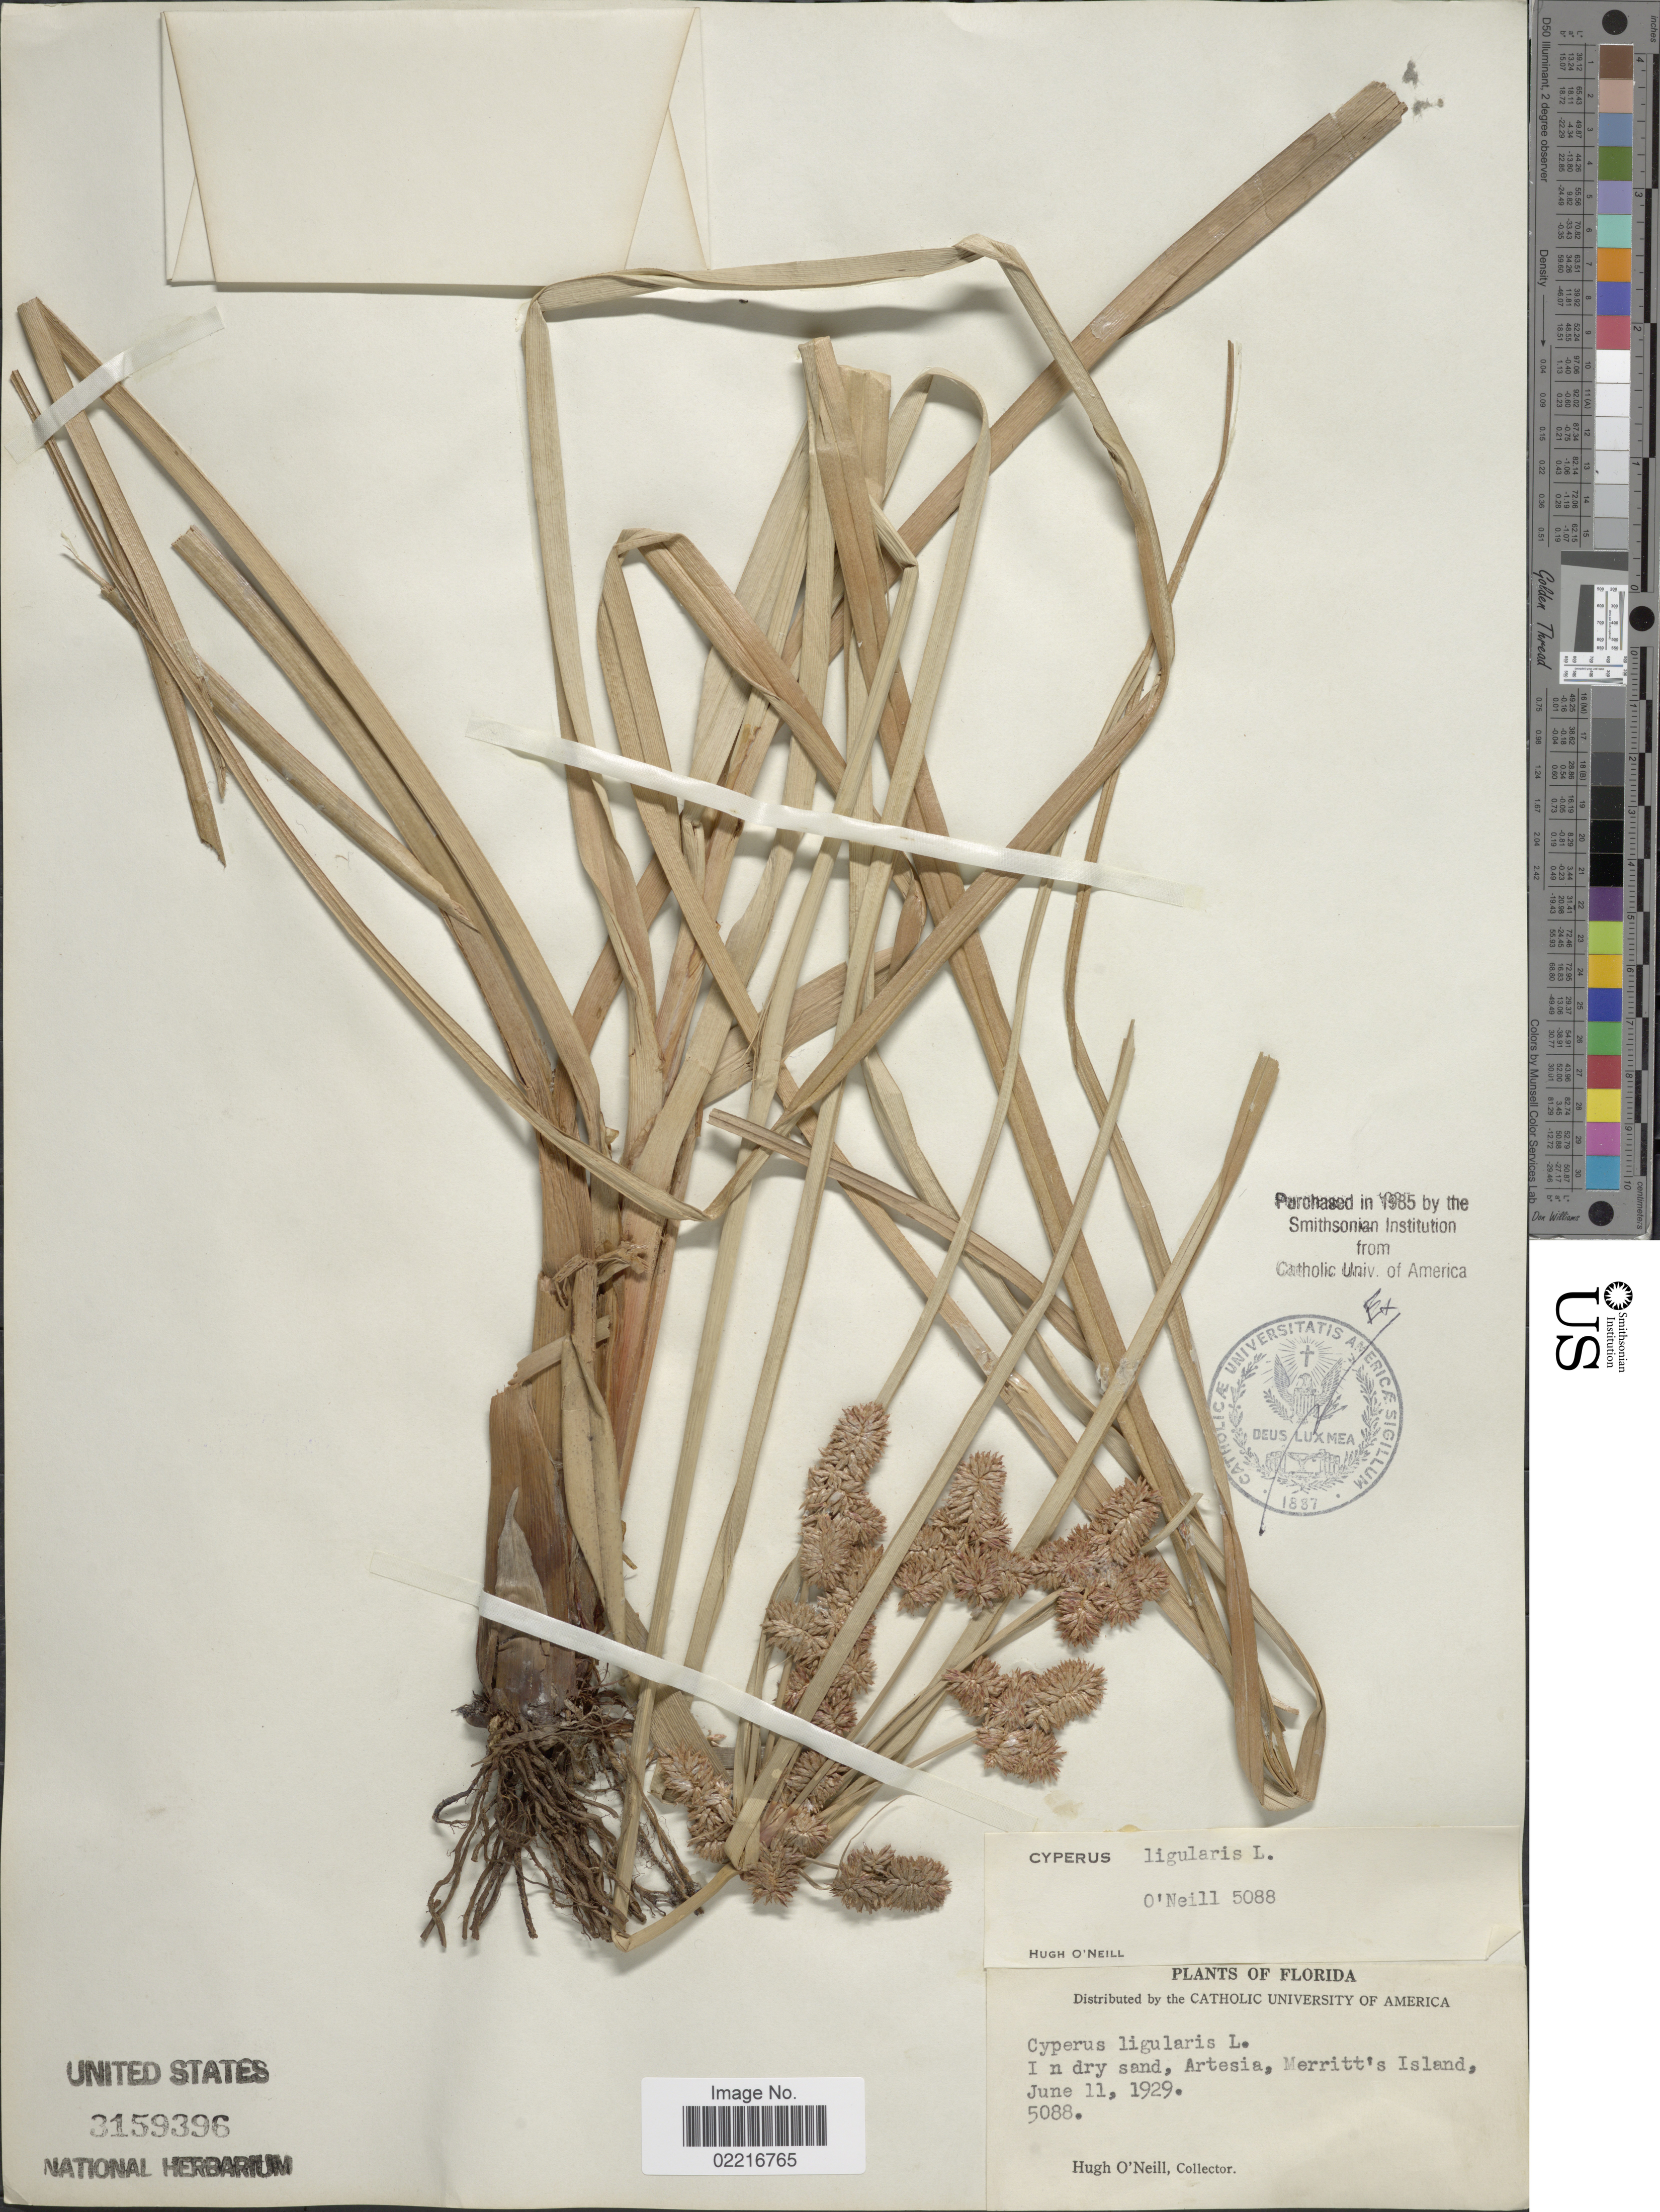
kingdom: Plantae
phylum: Tracheophyta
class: Liliopsida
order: Poales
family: Cyperaceae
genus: Cyperus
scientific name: Cyperus ligularis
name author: L.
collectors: H. O'Neill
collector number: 5088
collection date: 1929-06-11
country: United States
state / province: Florida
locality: Artesia, Merritt's Island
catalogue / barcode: US 3159396